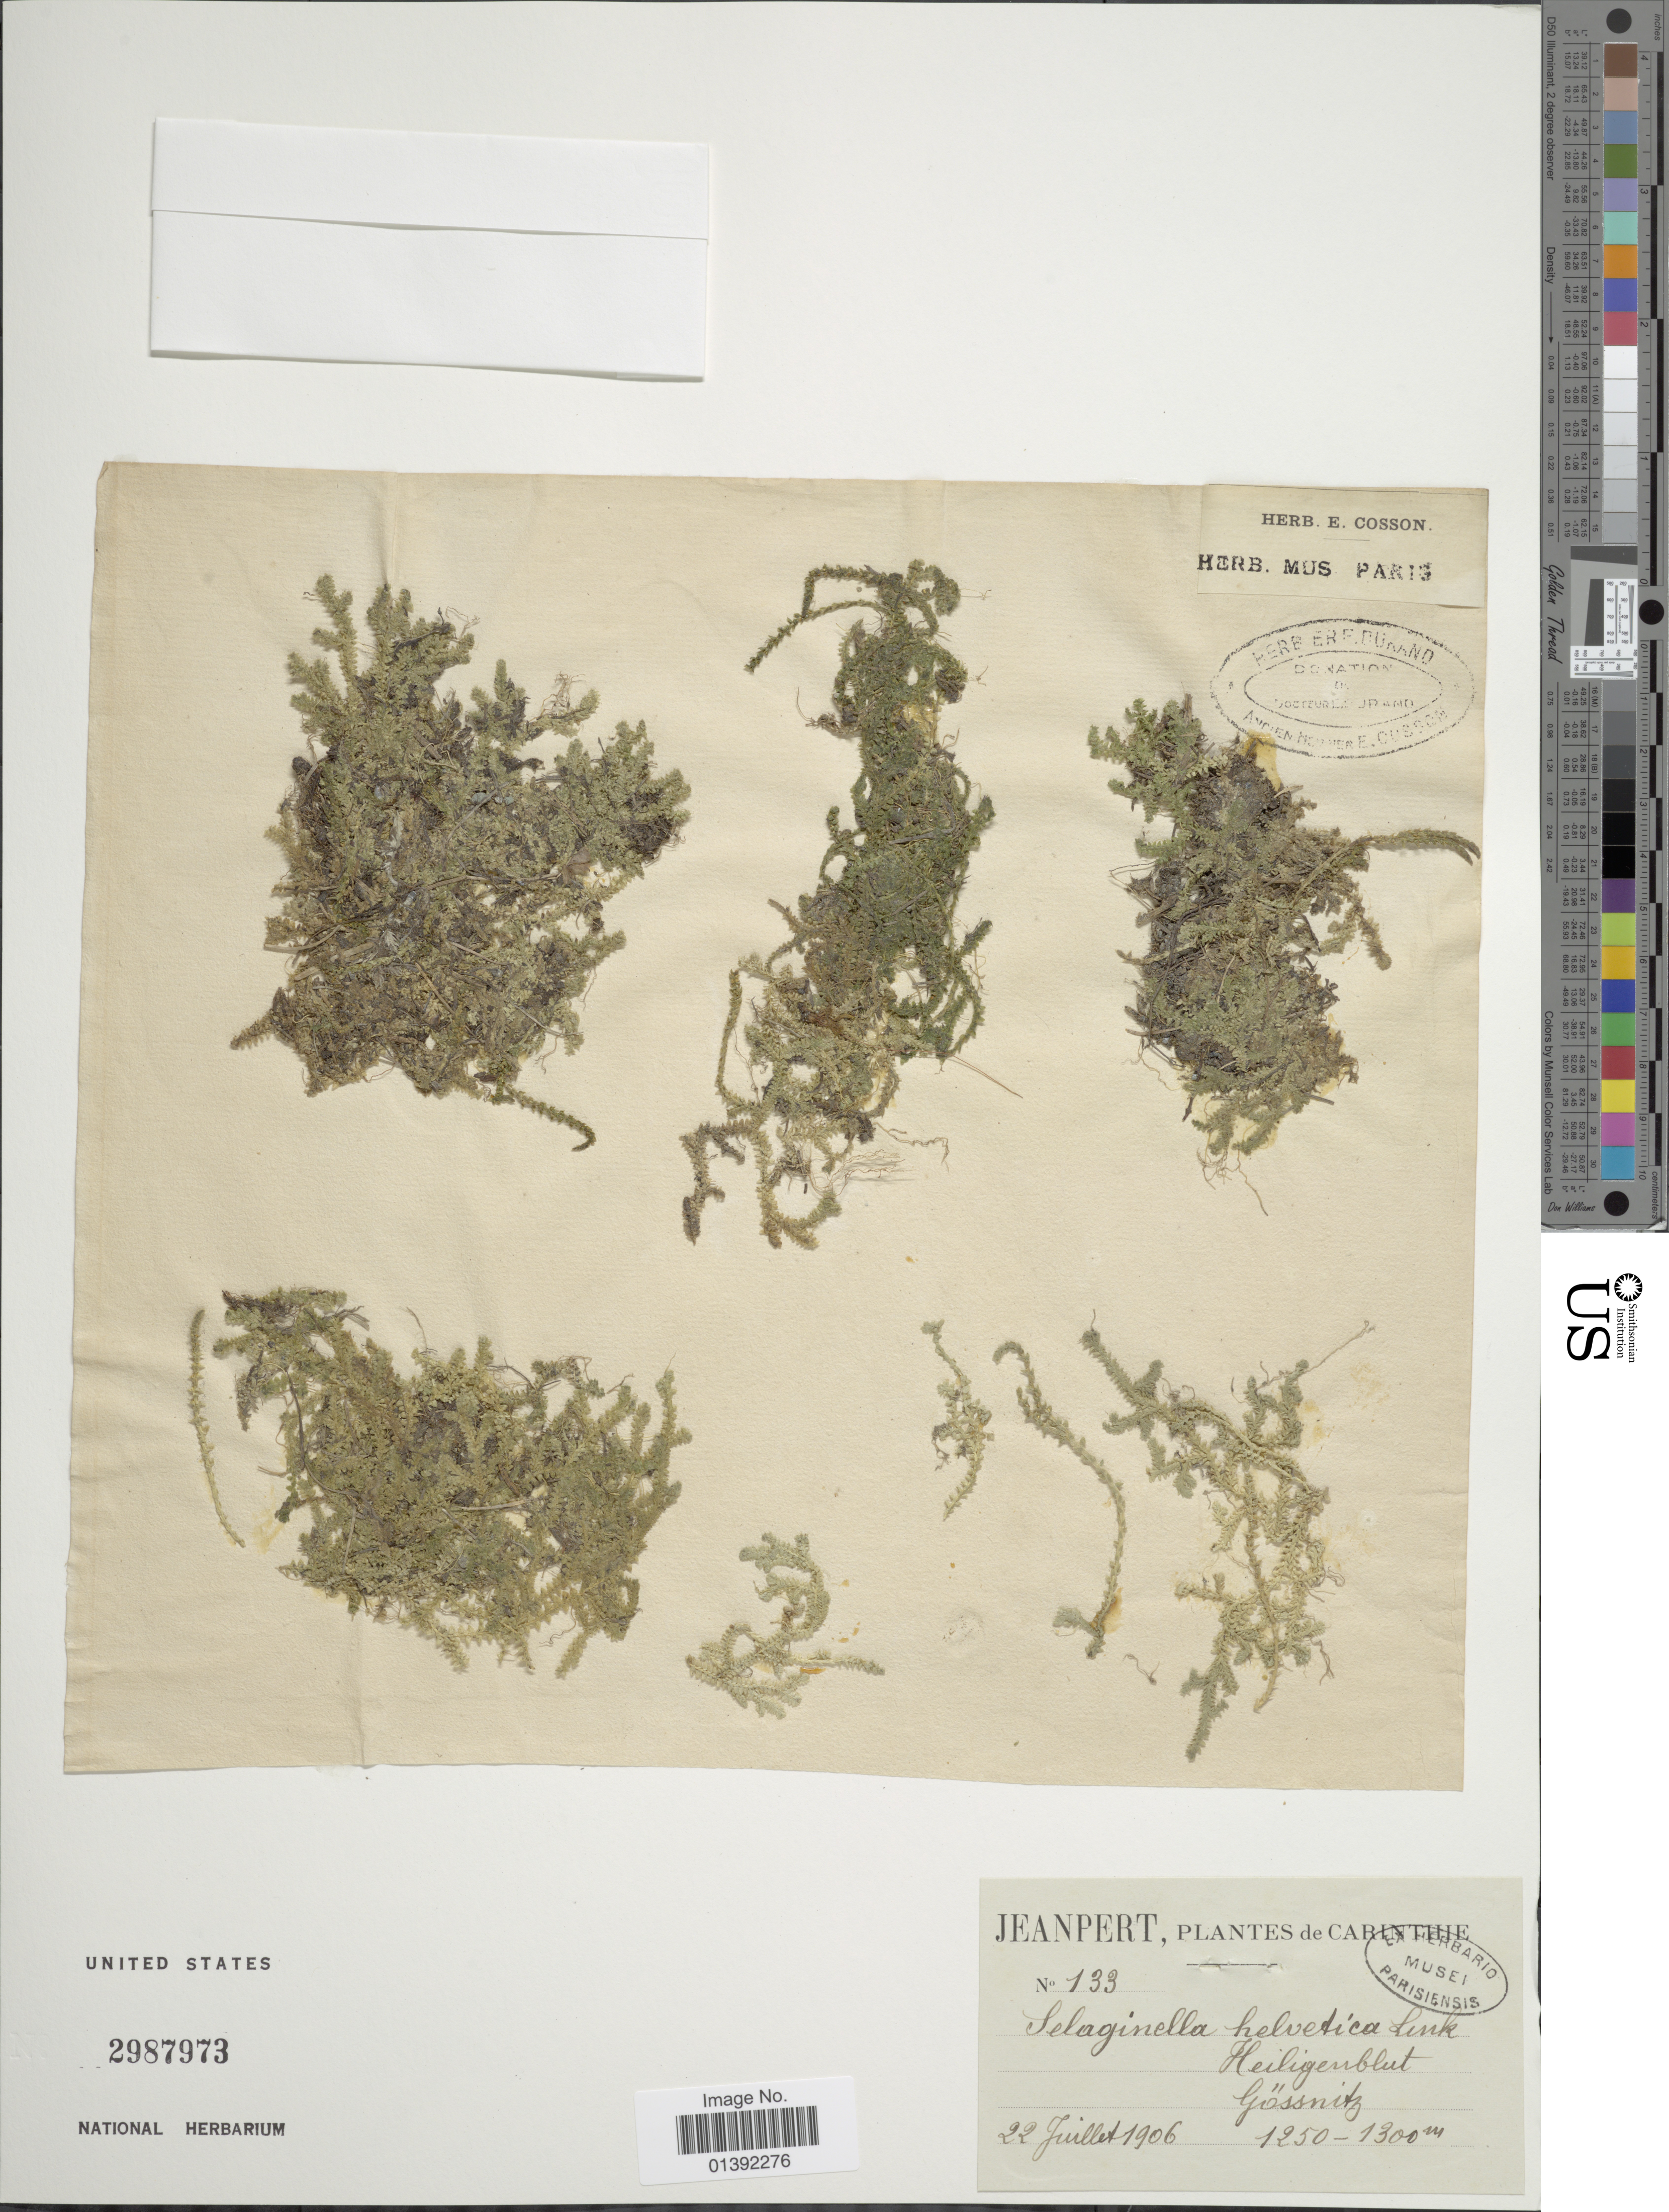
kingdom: Plantae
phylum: Tracheophyta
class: Lycopodiopsida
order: Selaginellales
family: Selaginellaceae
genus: Selaginella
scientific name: Selaginella helvetica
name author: (L.) Spring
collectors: Jeanpert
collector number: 133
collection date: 1906-07-22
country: Austria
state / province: Karnten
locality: Carinthie, Heiligenblut, Gössnitz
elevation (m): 1250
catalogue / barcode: US 2987973